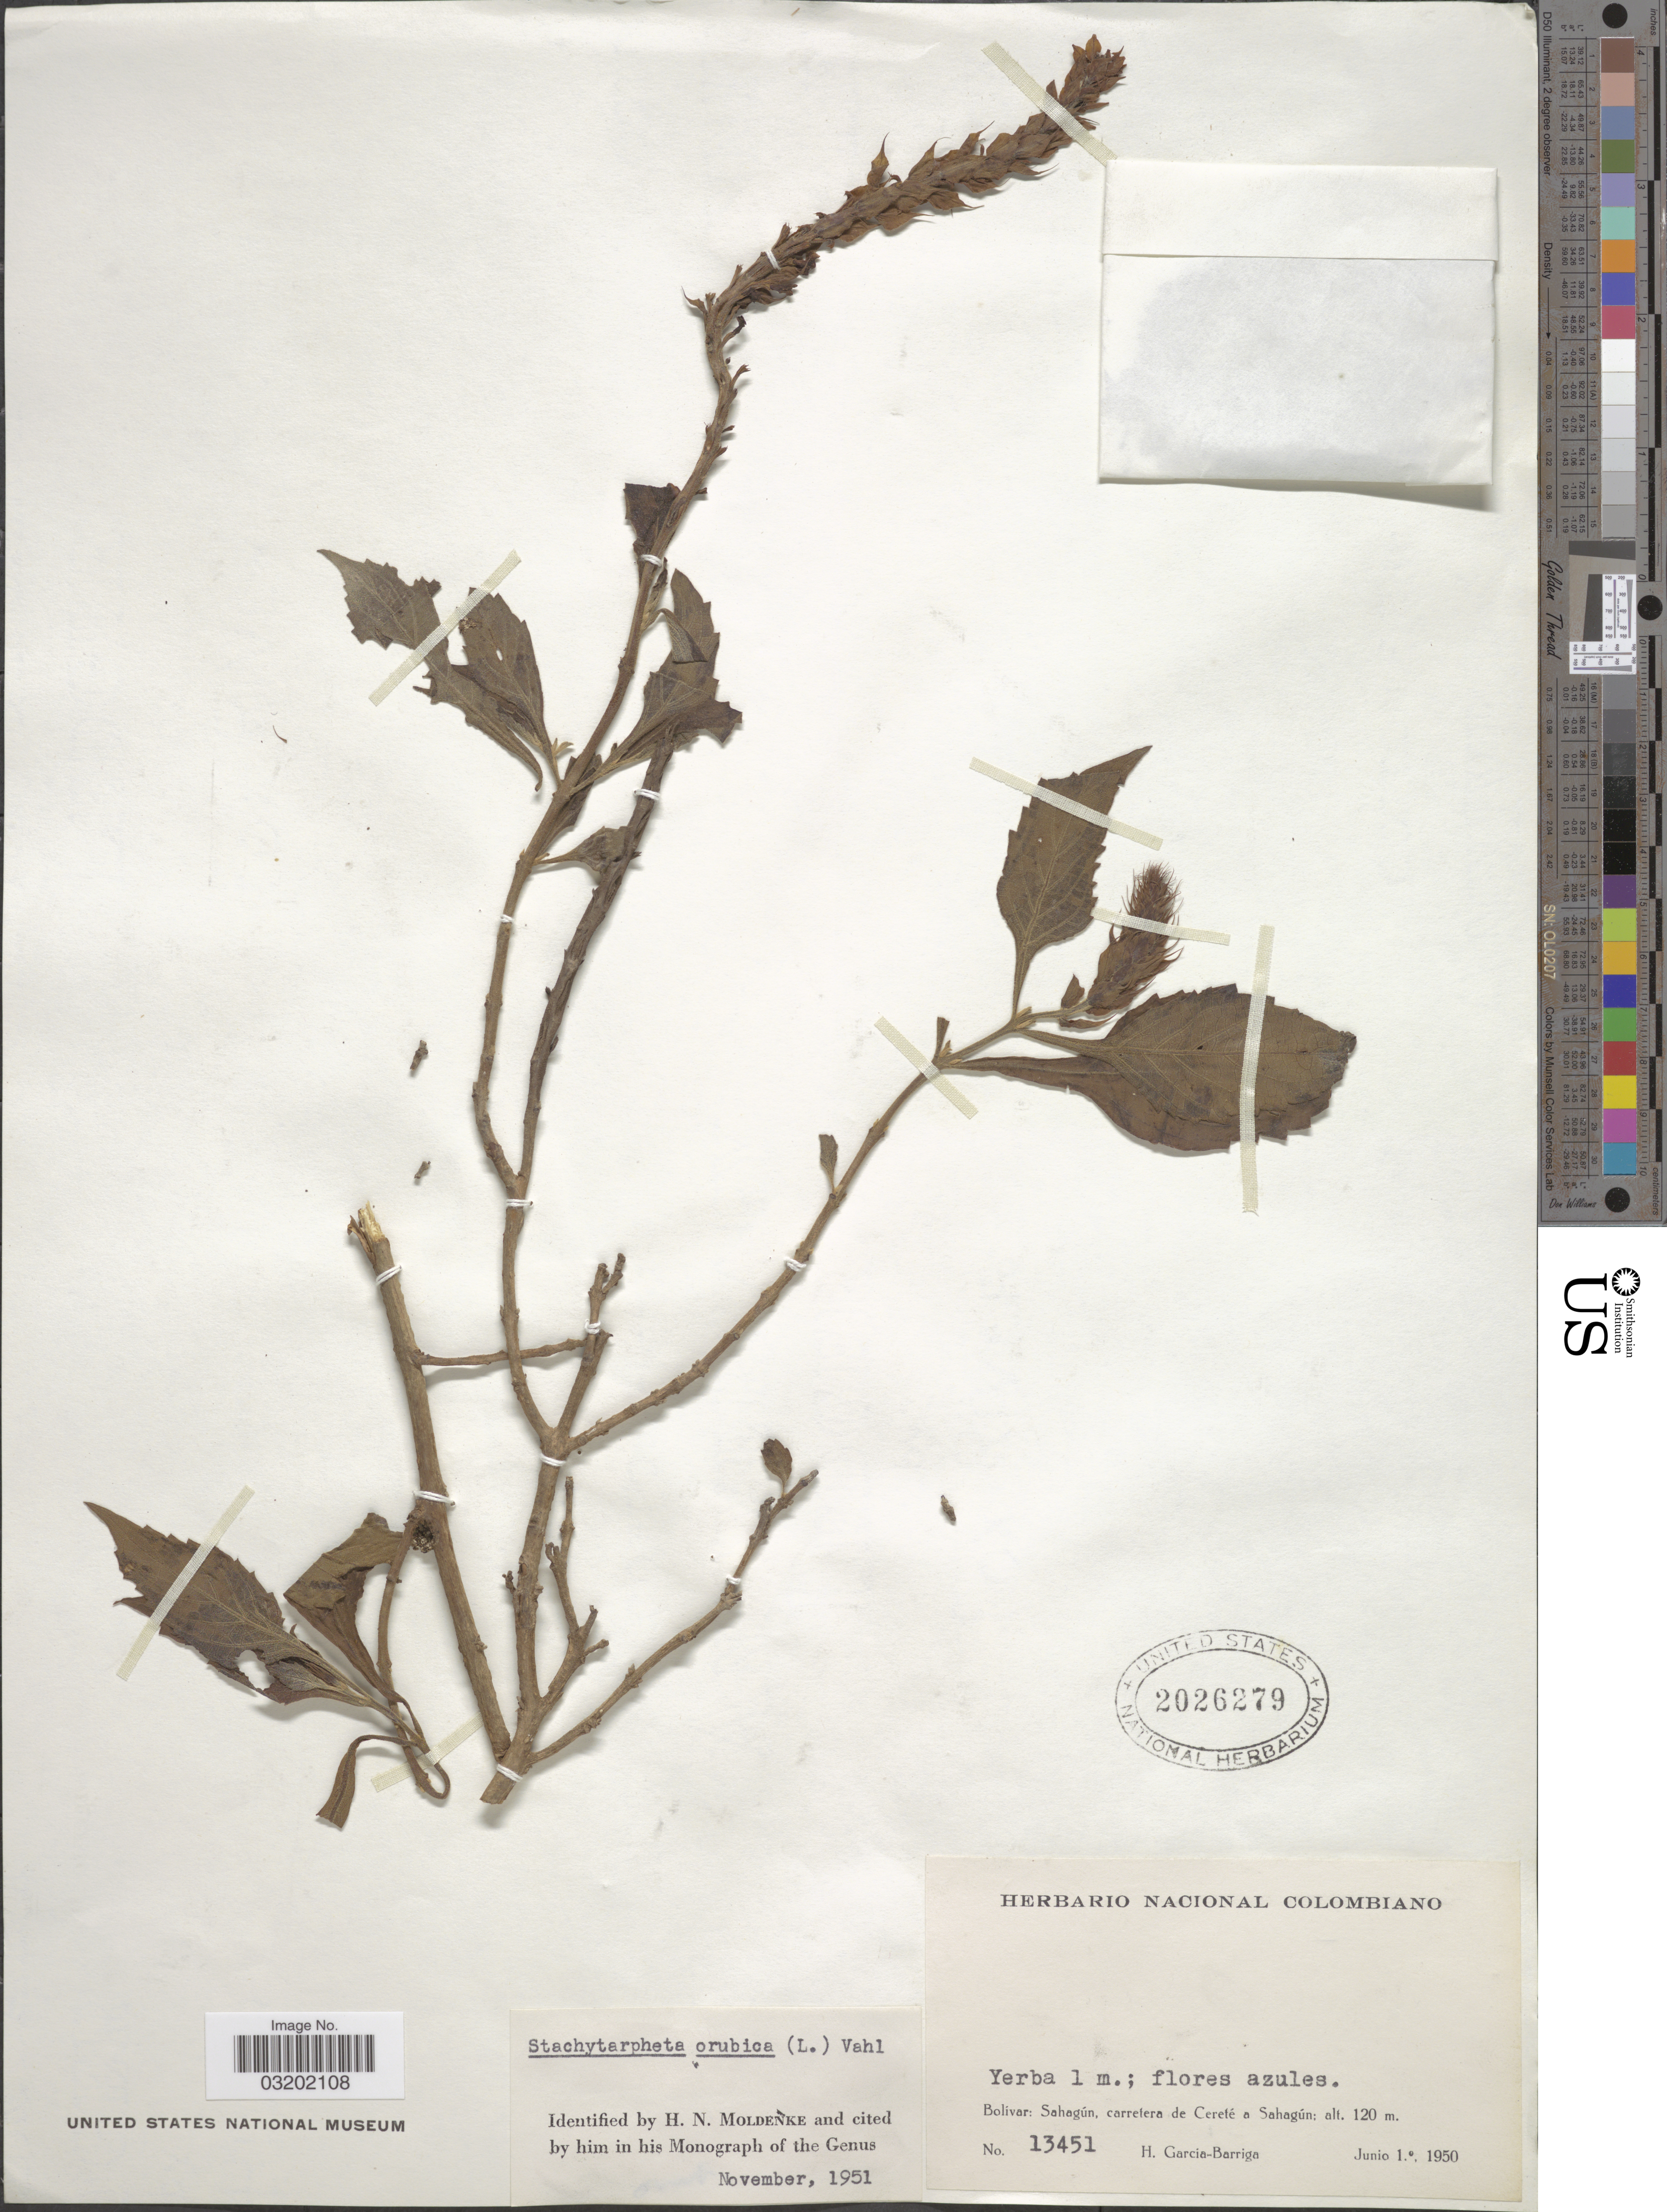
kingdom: Plantae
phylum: Tracheophyta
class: Magnoliopsida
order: Lamiales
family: Verbenaceae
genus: Stachytarpheta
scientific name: Stachytarpheta orubica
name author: (L.) Vahl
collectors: H. García Barriga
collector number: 13451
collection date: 1950-06-01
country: Colombia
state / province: Bolívar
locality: Sahagun, carretera de Cereté a Sahagún.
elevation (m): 120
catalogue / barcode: US 2026279